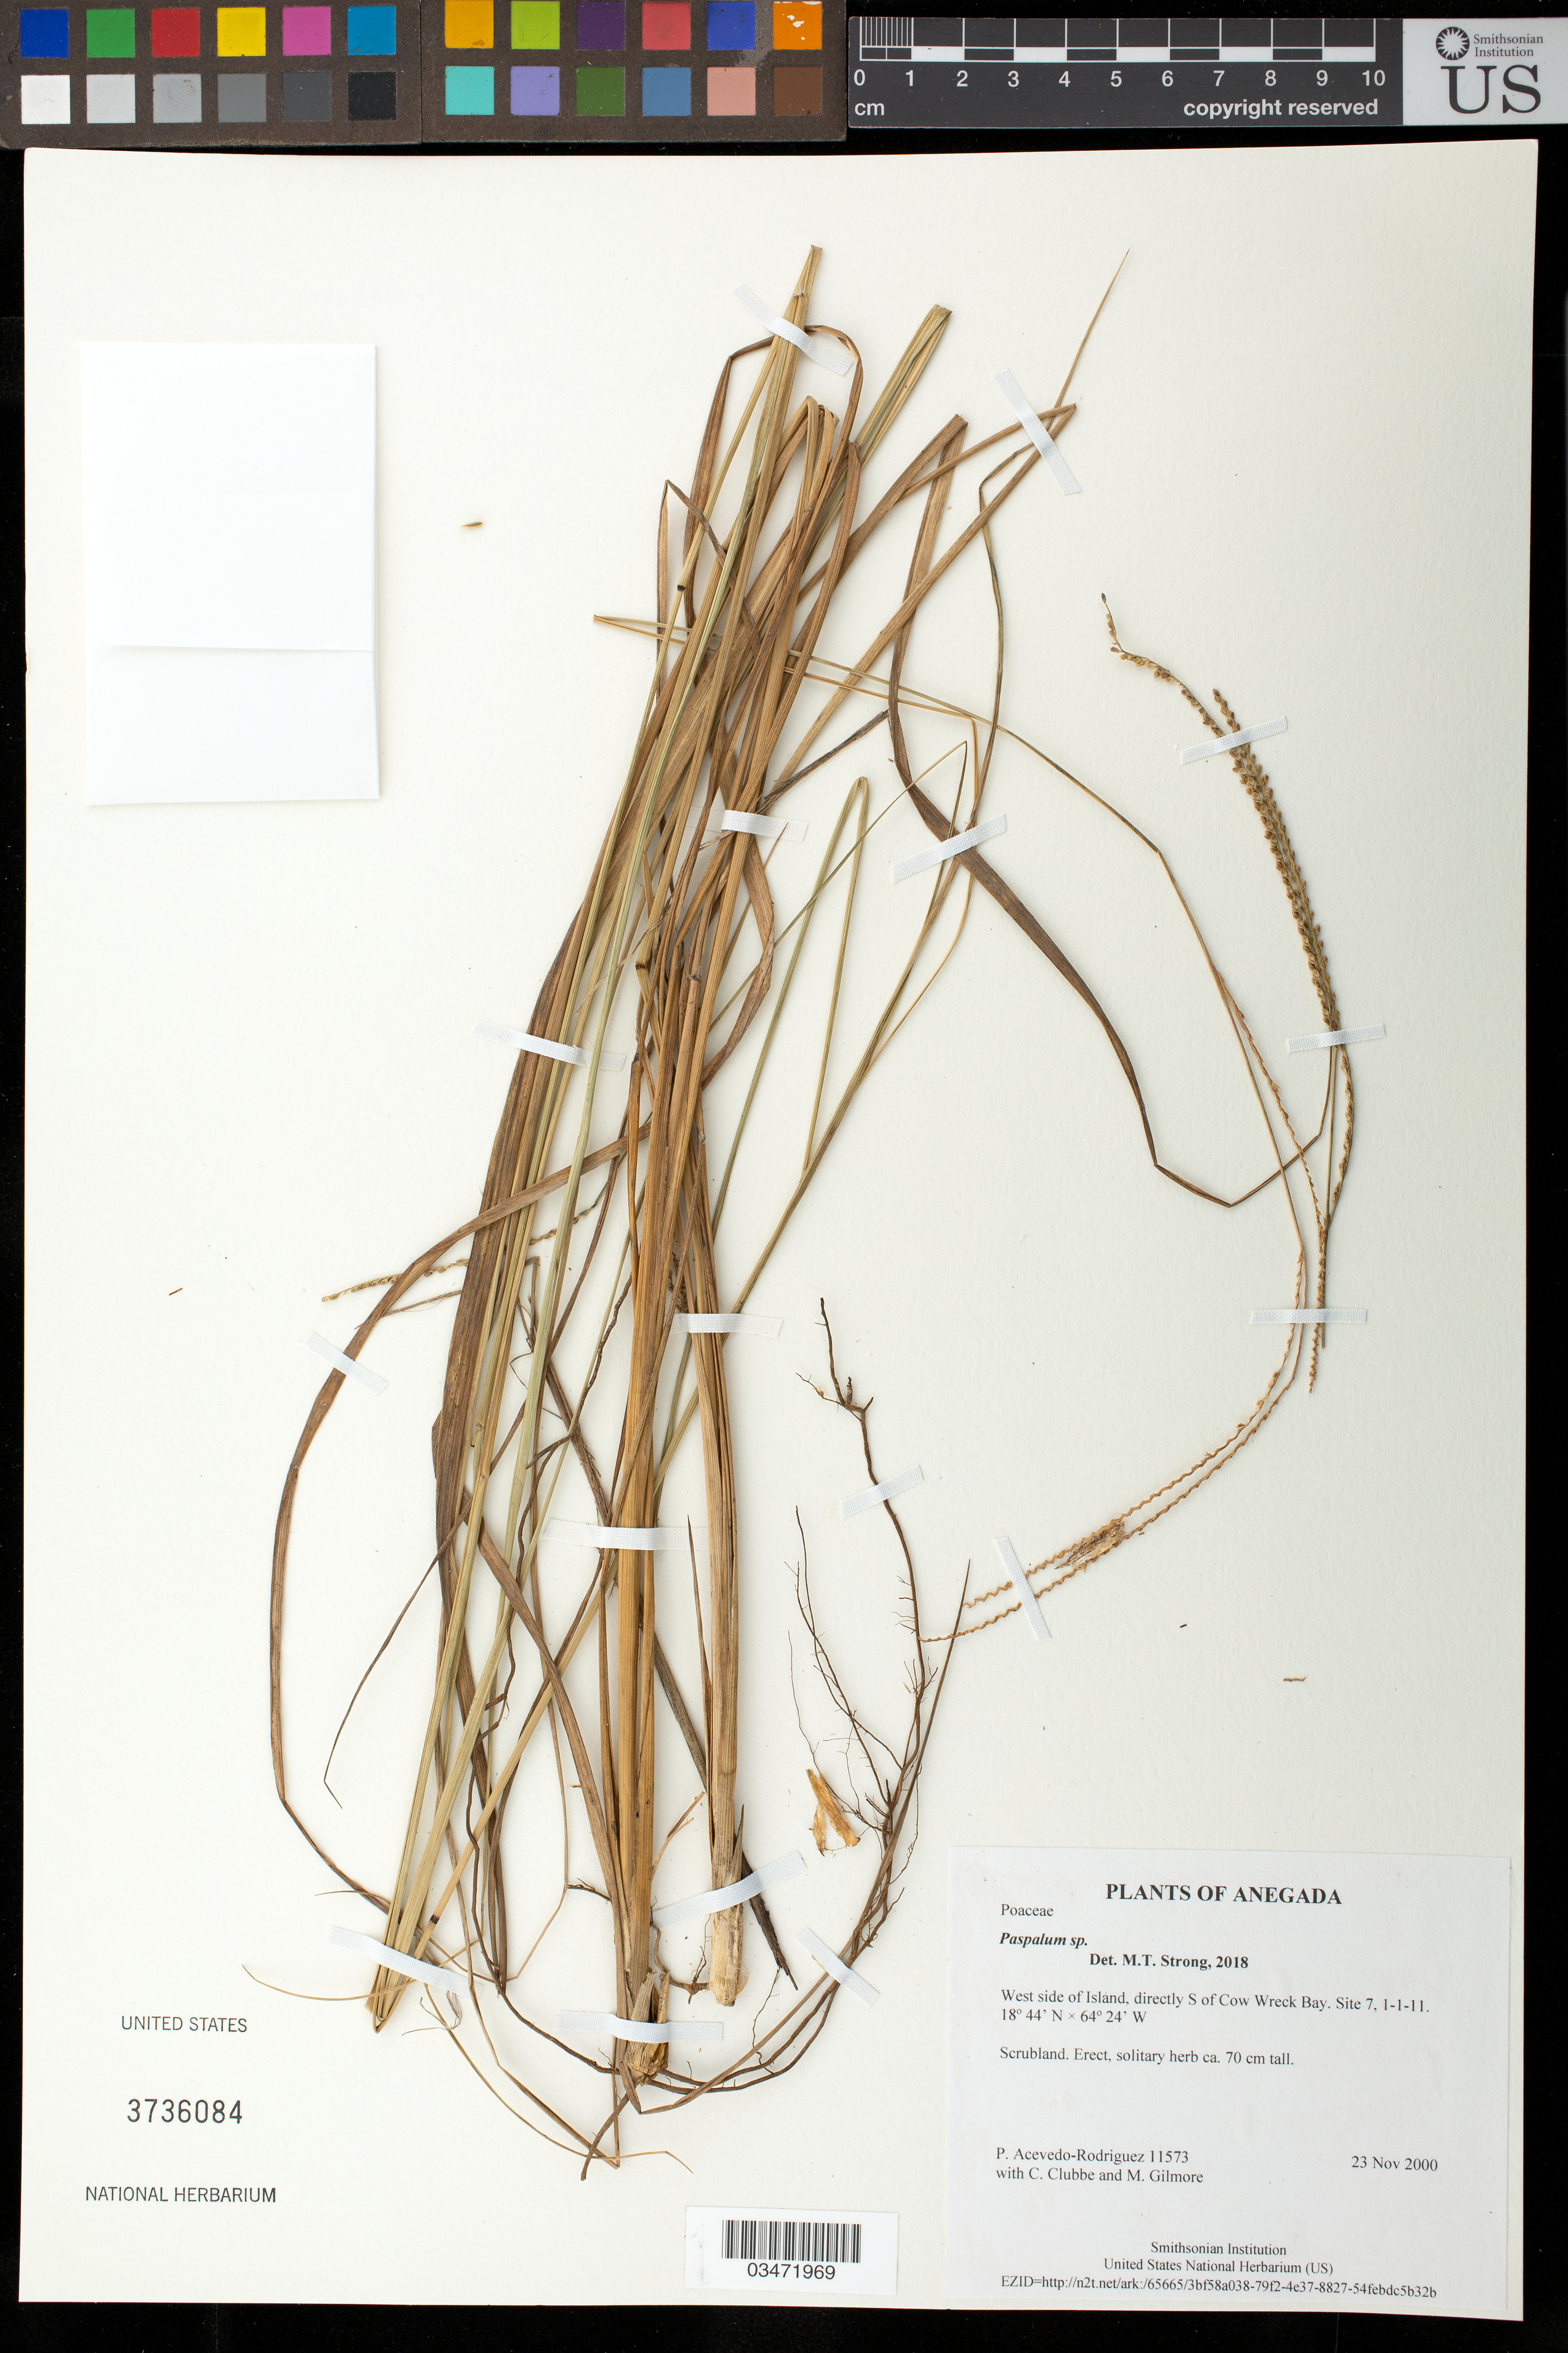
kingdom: Plantae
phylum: Tracheophyta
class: Liliopsida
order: Poales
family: Poaceae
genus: Paspalum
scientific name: Paspalum sp.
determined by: Strong, Mark T., (BOT), Smithsonian Institution - National Museum of Natural History (UNITED STATES)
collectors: P. Acevedo-Rodr., C. Clubbe & M. Gilmore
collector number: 11573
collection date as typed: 23 Nov 2000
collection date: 2000-11-23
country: British Virgin Islands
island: Anegada I.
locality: West side of Island, directly S of Cow Wreck Bay. Site 7, 1-1-11.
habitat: Scrubland.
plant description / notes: US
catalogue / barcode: US 3736084